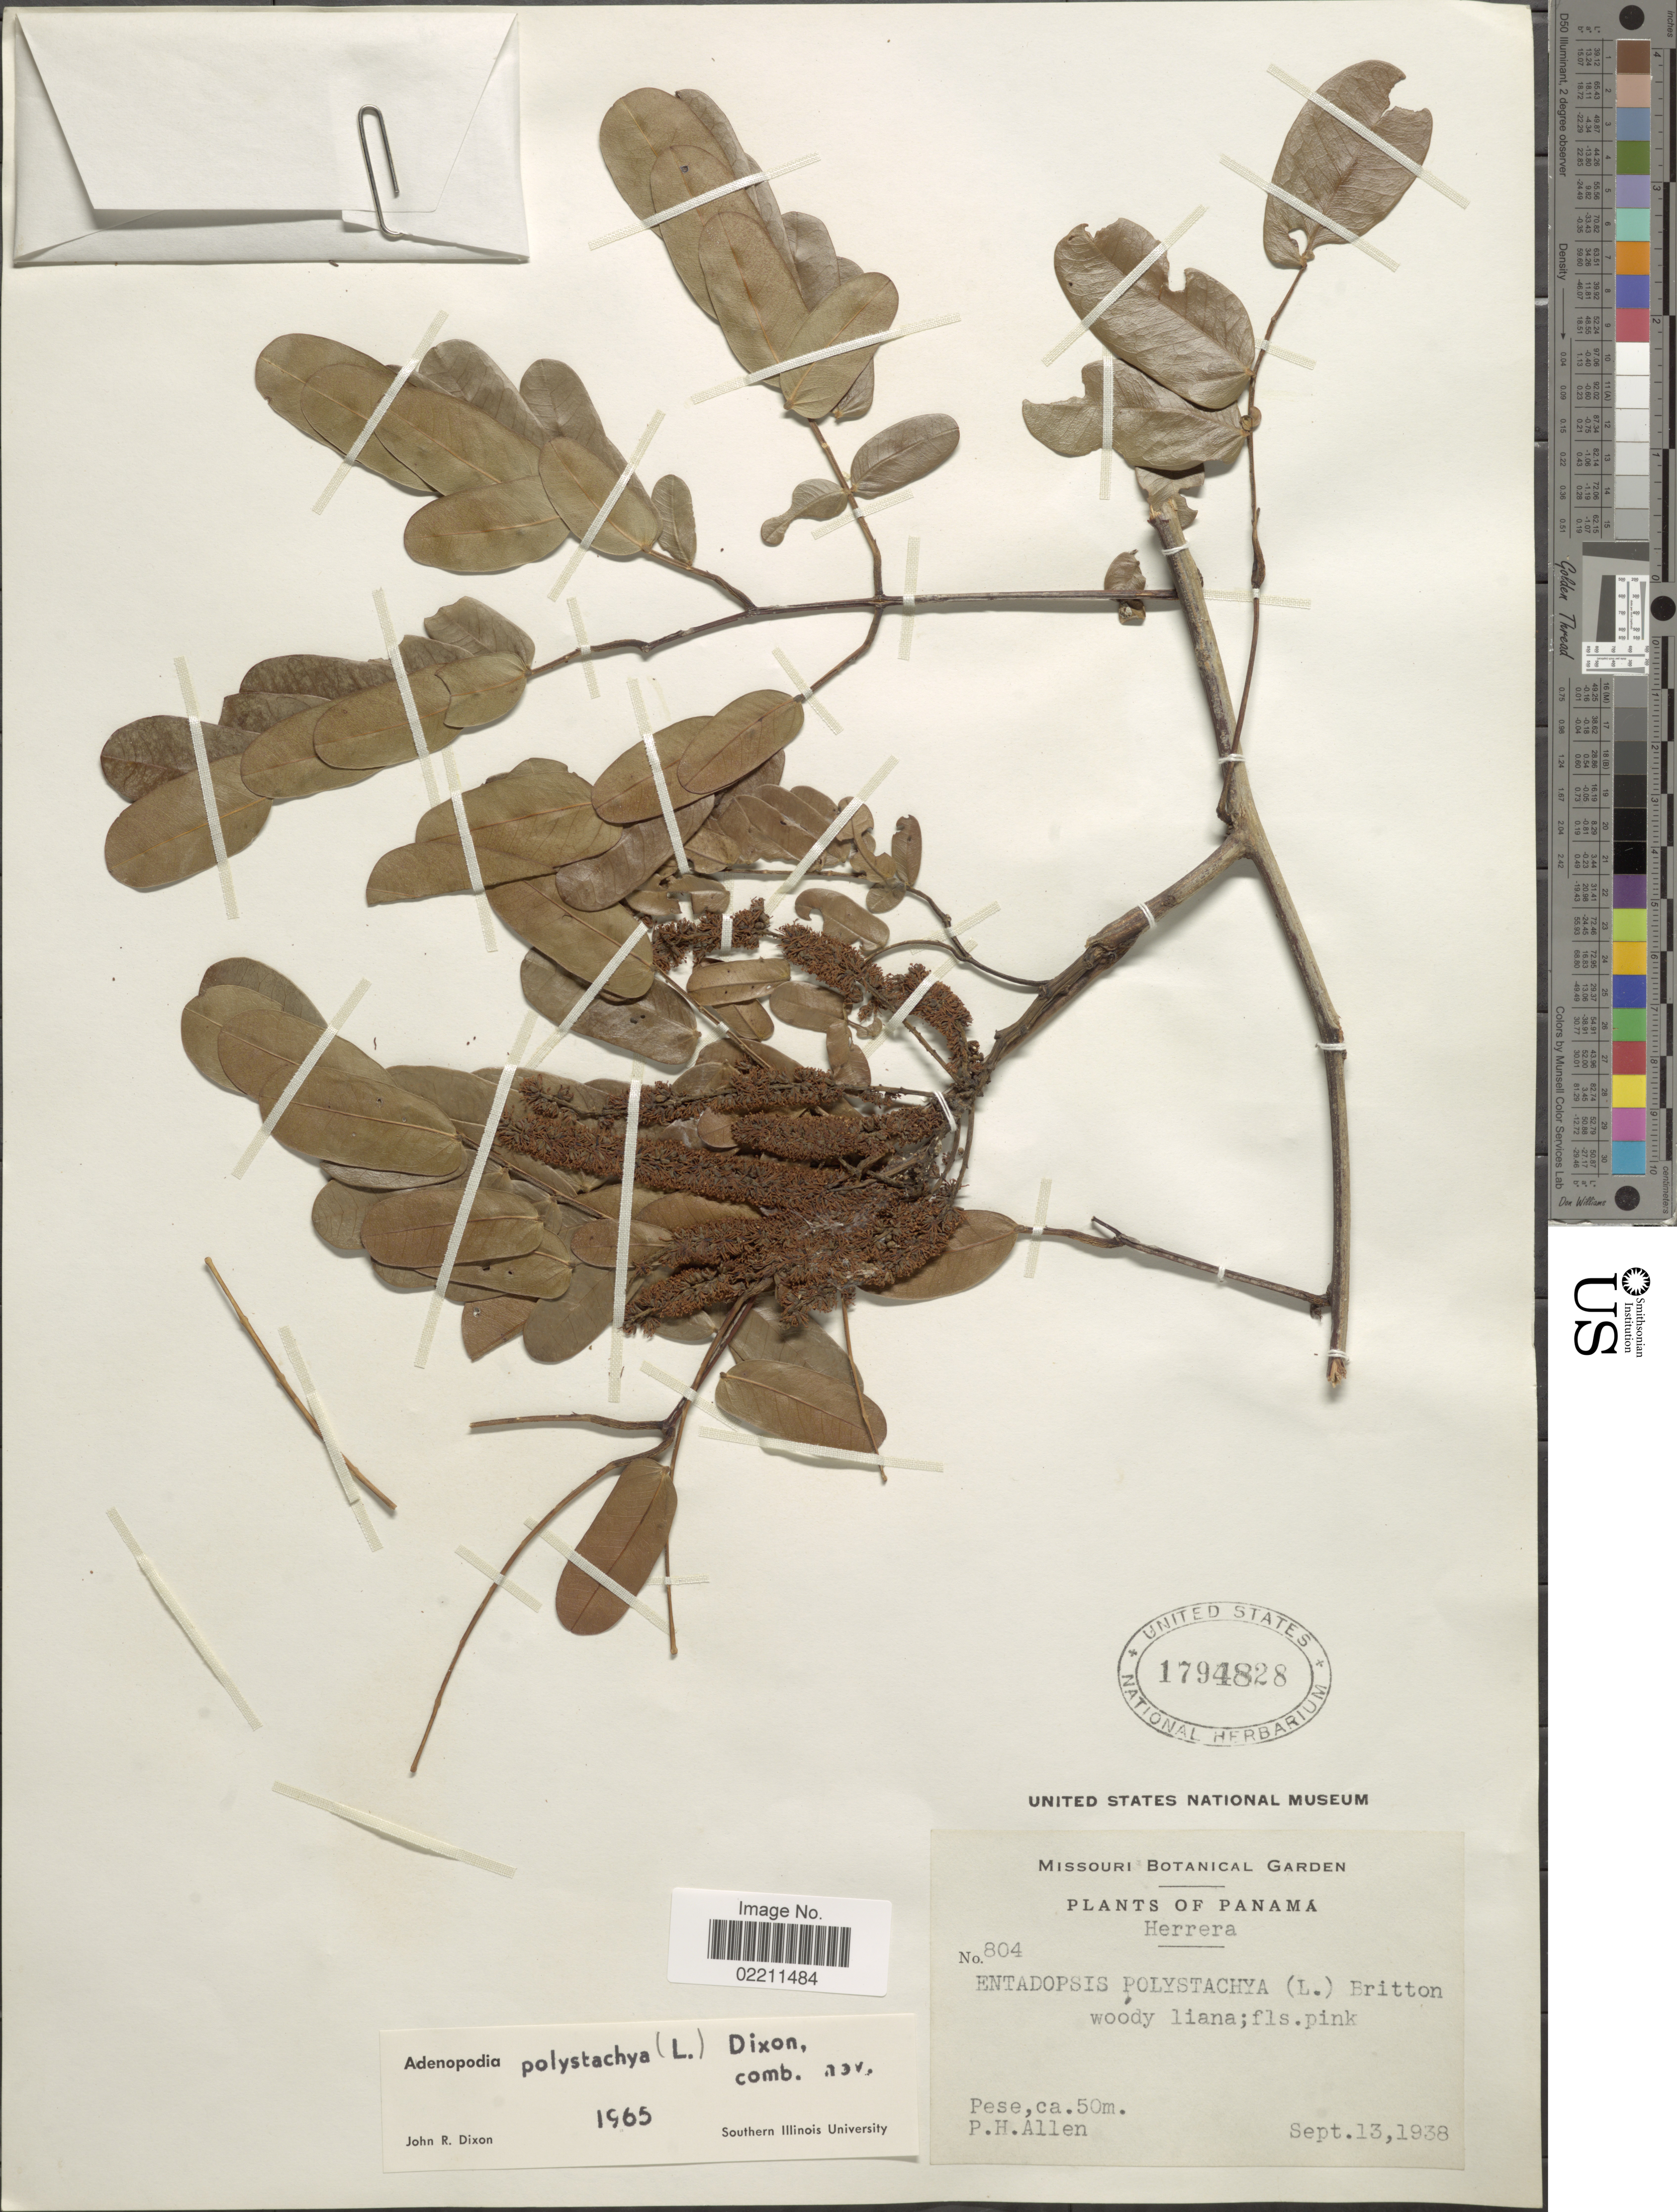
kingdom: Plantae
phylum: Tracheophyta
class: Magnoliopsida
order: Fabales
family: Fabaceae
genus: Entada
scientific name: Entada polystachya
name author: (L.) DC.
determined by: Strong, Mark T., (BOT), Smithsonian Institution - National Museum of Natural History (UNITED STATES)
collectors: P. H. Allen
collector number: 804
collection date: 1938-09-13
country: Panama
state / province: Herrera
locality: Panama, Herrera. Pese.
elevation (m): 50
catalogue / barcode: US 1794828